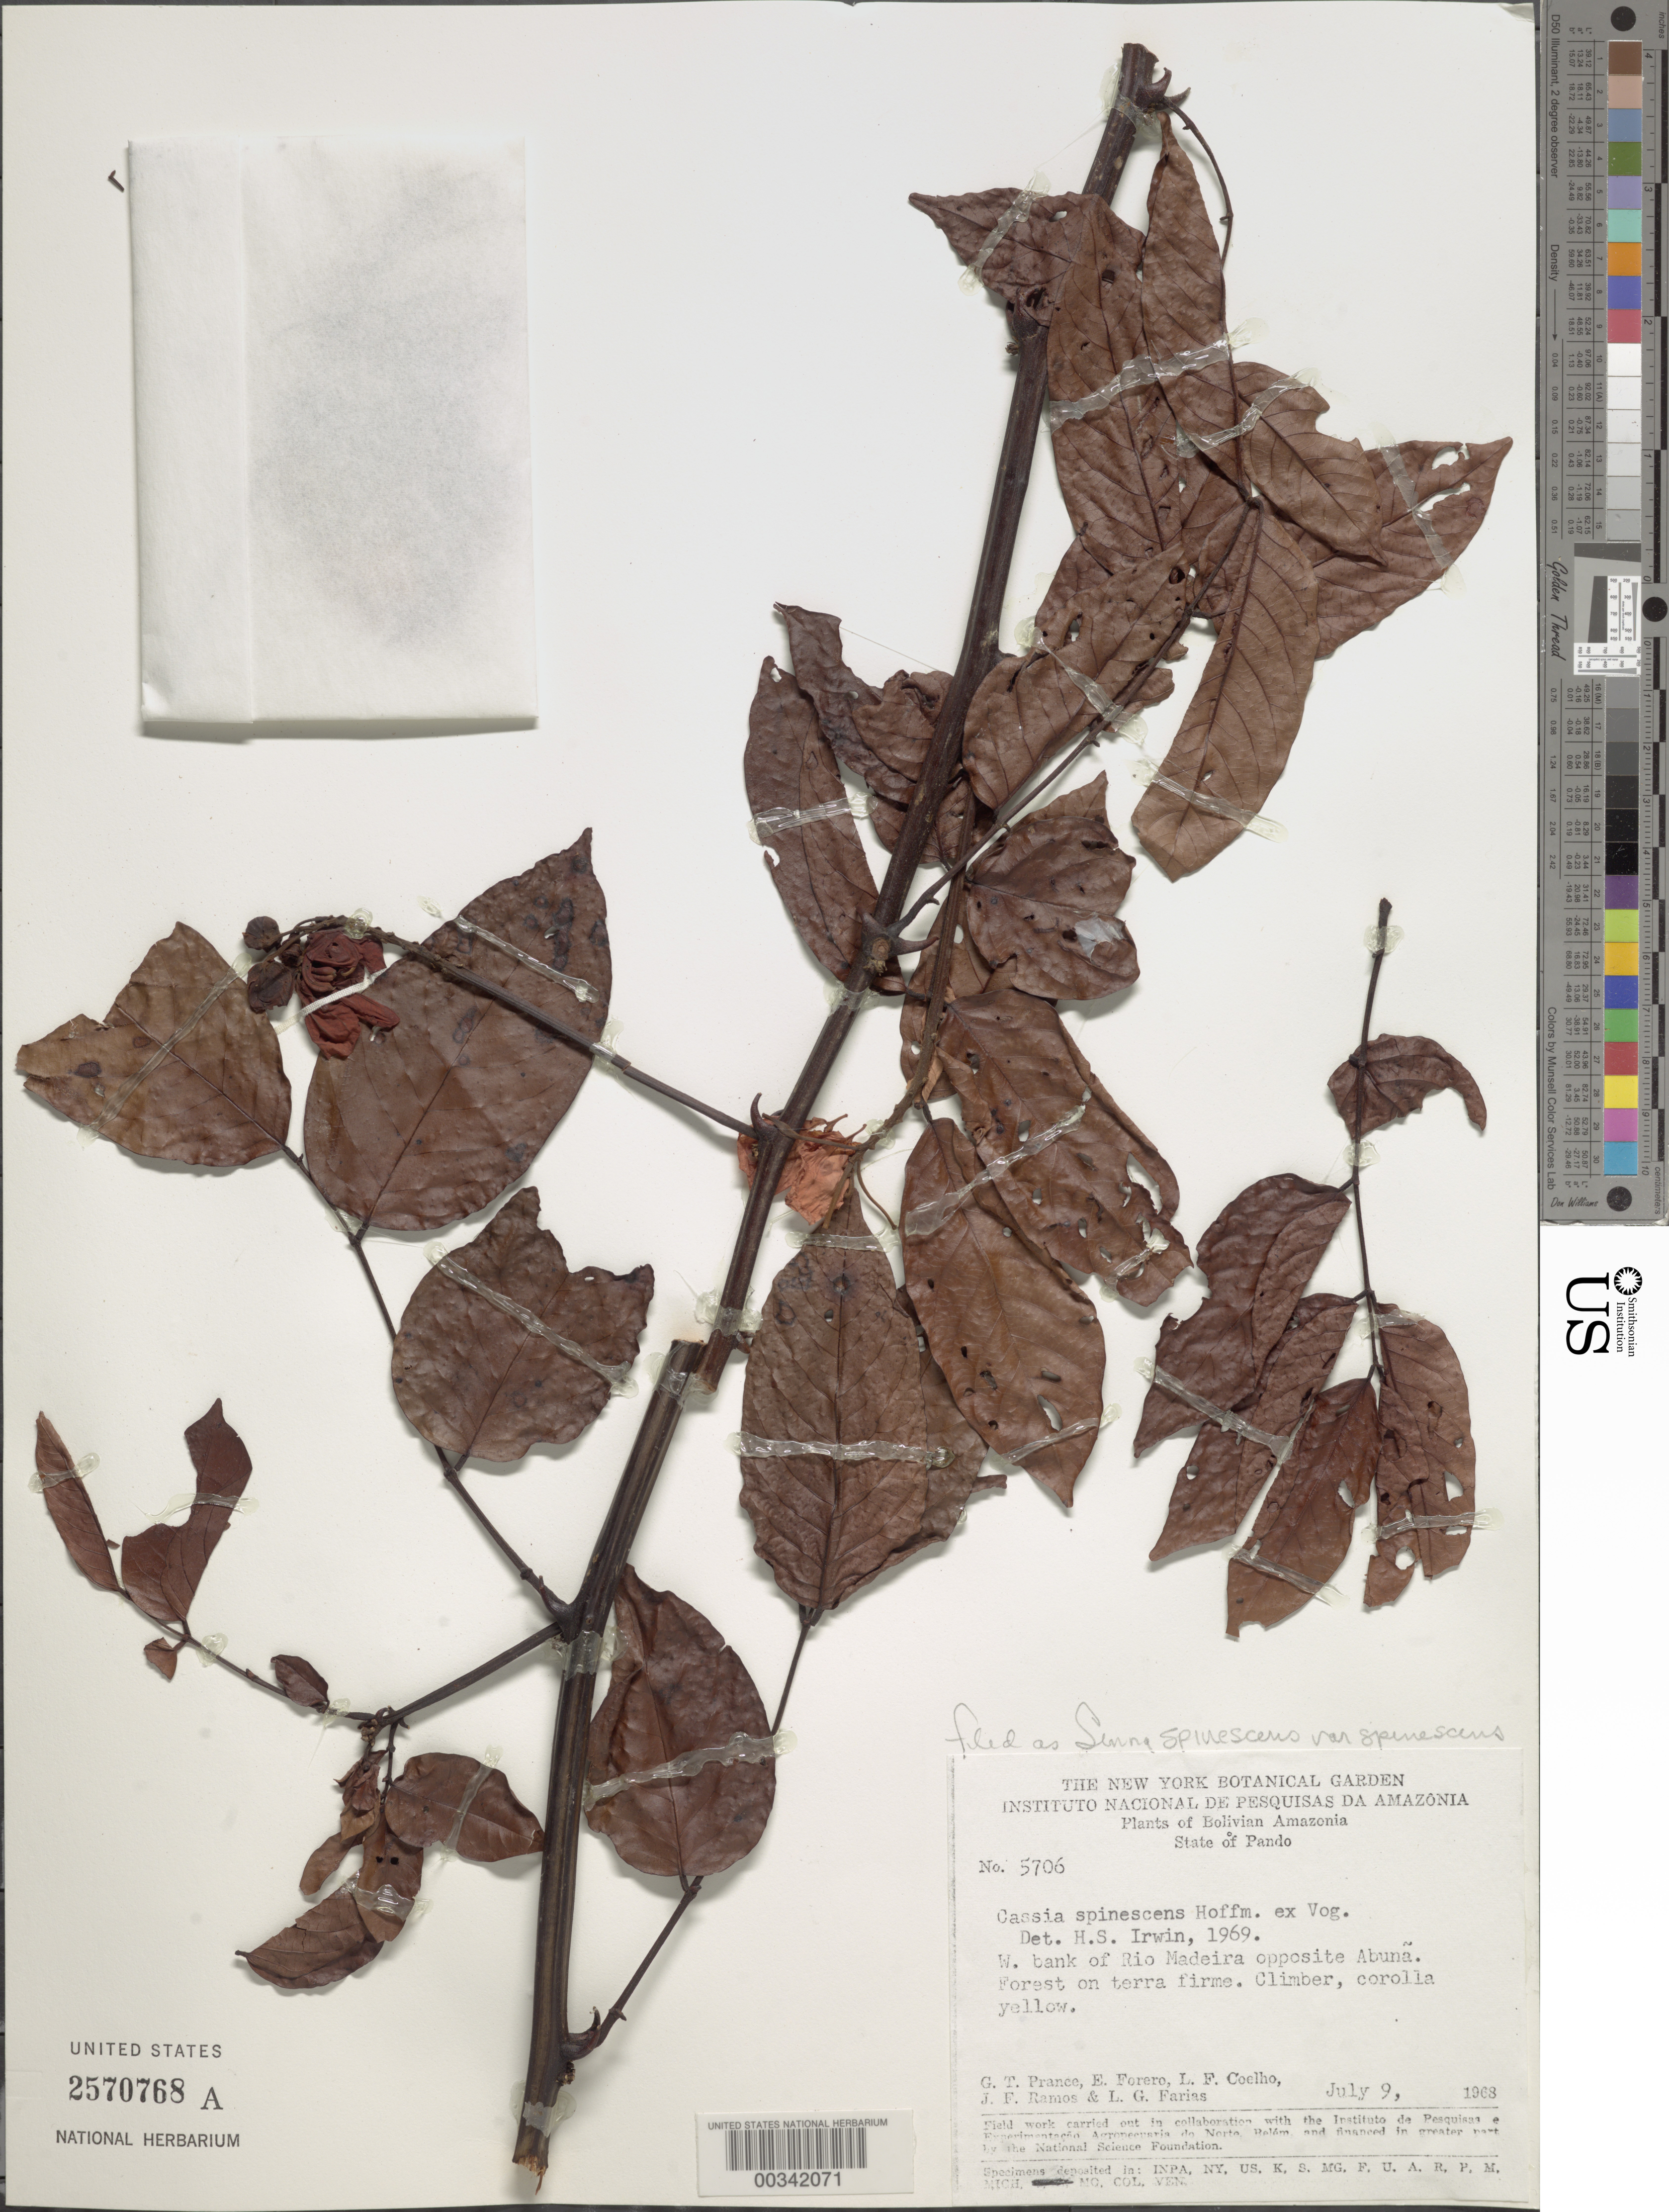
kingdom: Plantae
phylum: Tracheophyta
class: Magnoliopsida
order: Fabales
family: Fabaceae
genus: Senna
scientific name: Senna spinescens var. spinescens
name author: (Hoffmanns. ex Vogel) H.S. Irwin & Barneby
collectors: G. T. Prance, E. Forero, L. F. Coelho, J. F. Ramos & L. G. Farias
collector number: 5706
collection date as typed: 09 Jul 1968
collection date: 1968-07-09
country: Bolivia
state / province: Pando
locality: W bank of Rio Madeira opposite Abuna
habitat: Forest on terra firme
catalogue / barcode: US 2570768A